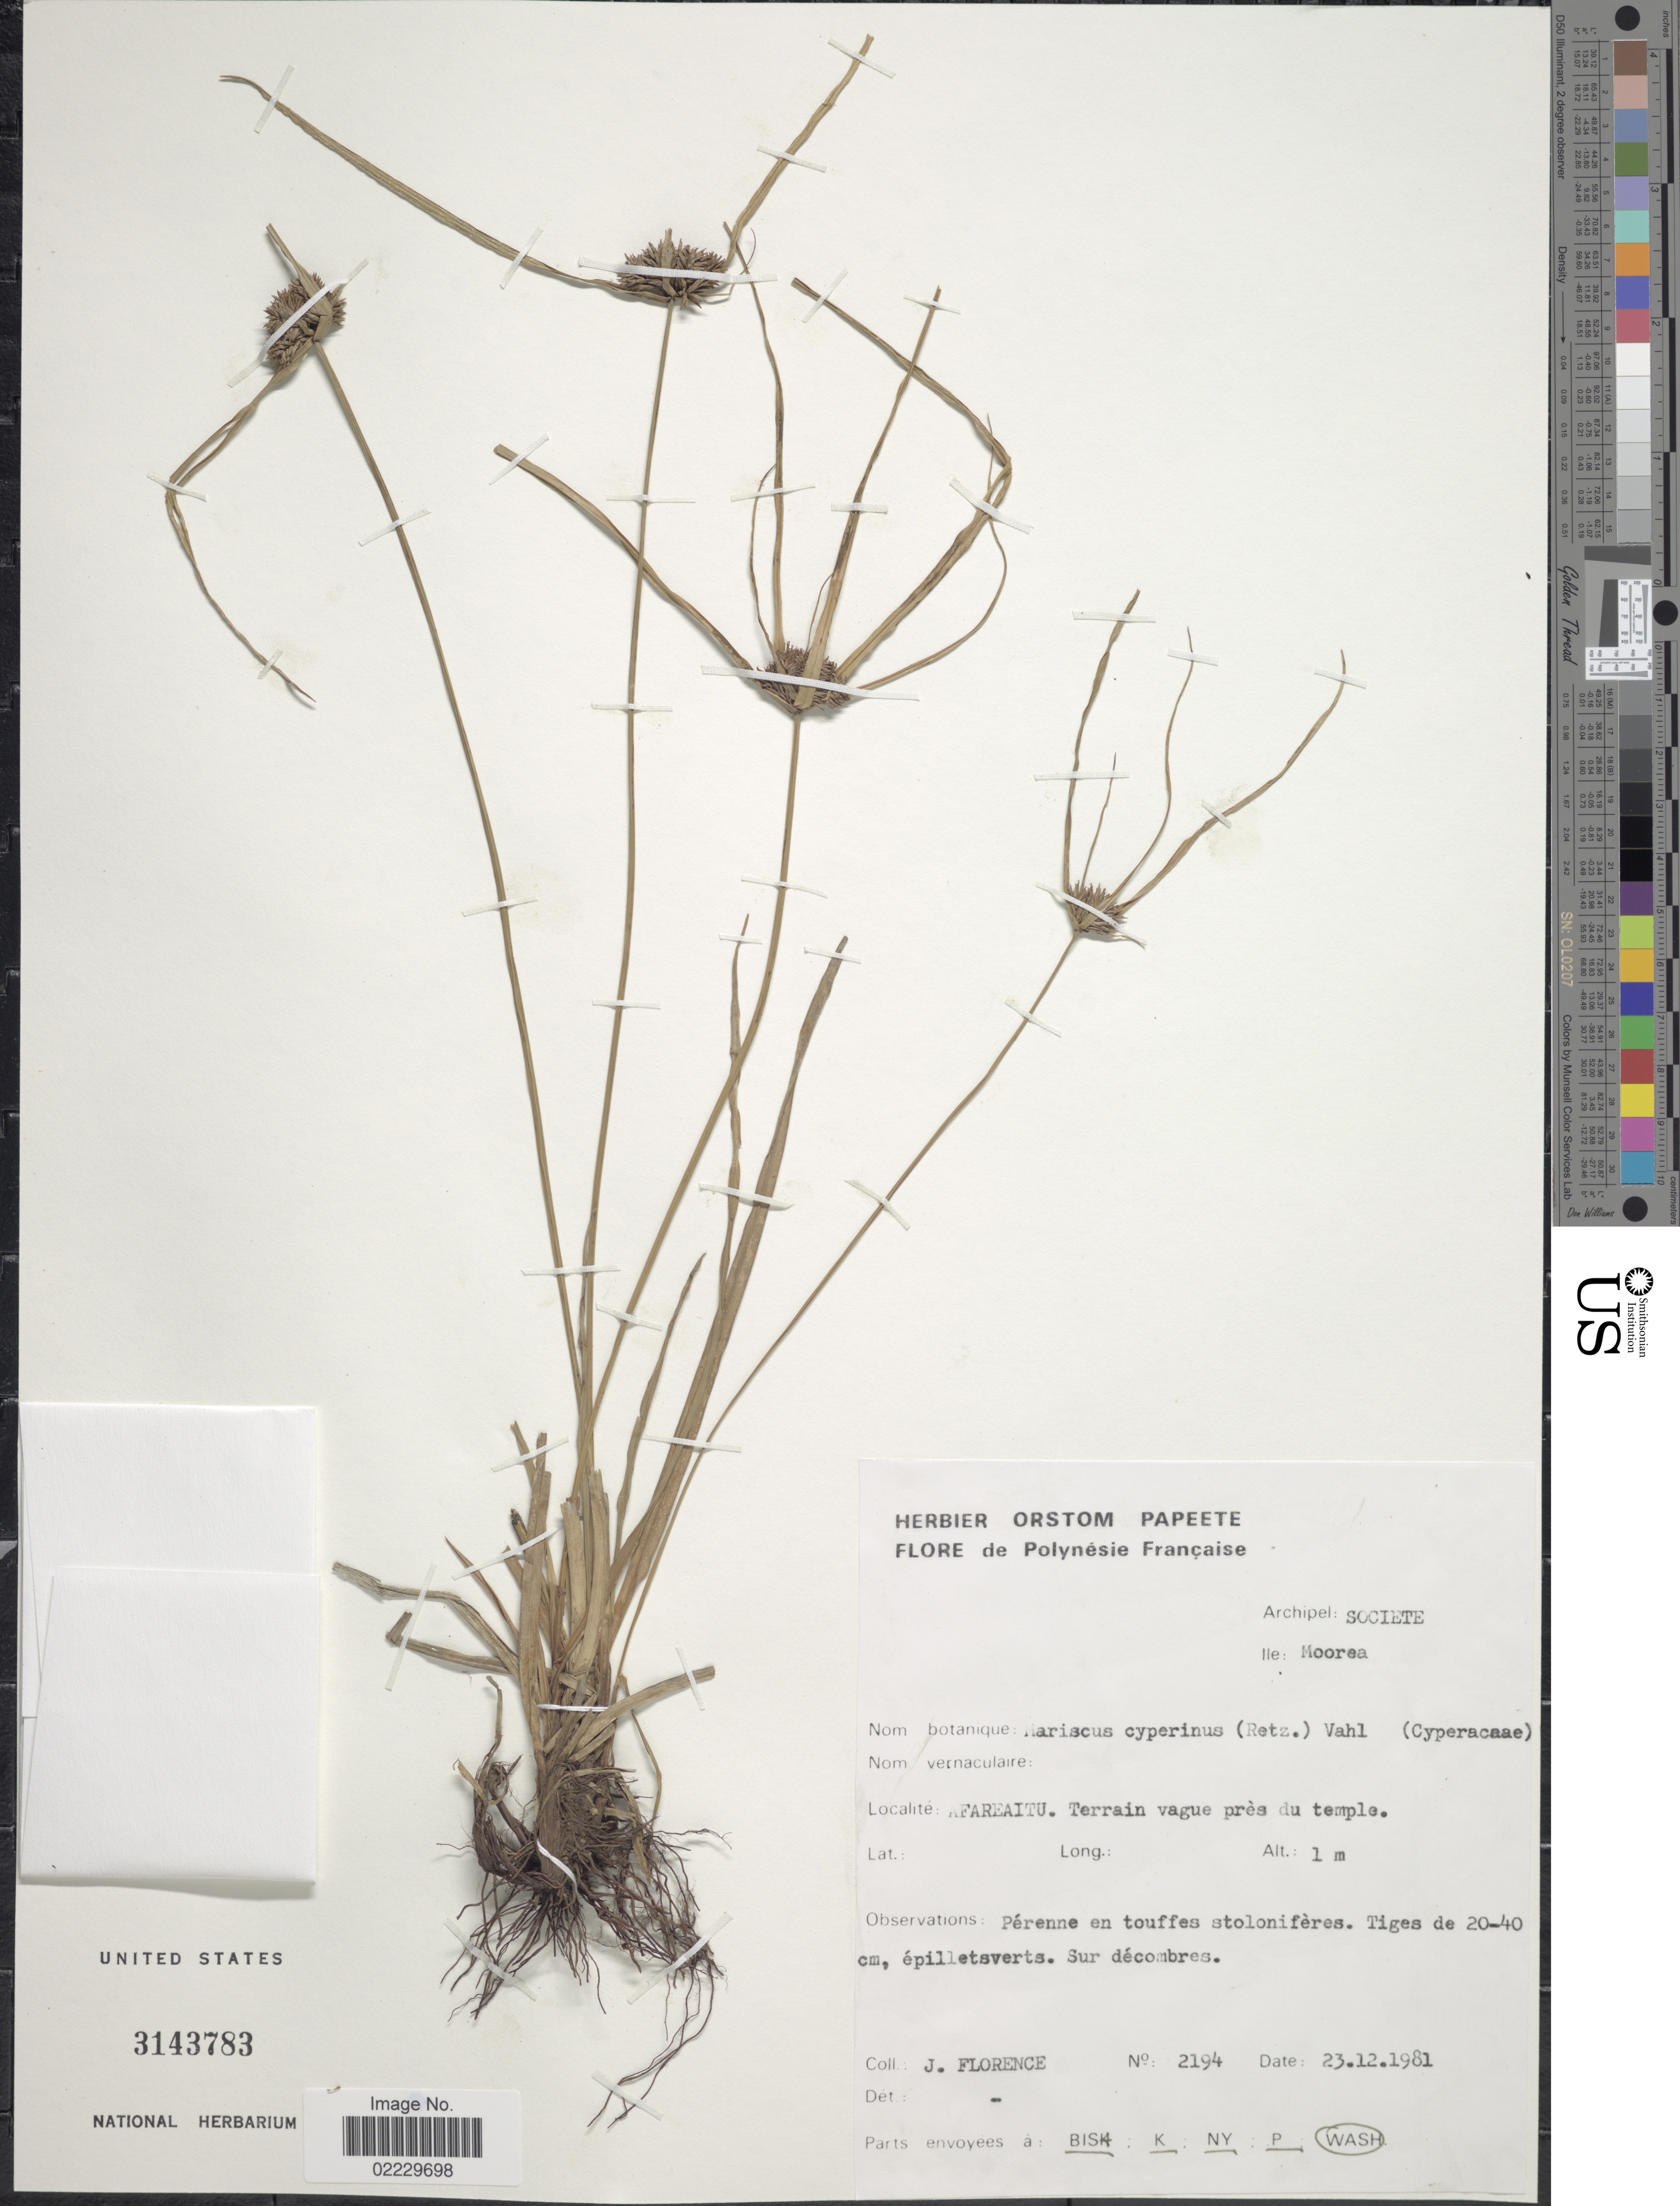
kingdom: Plantae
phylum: Tracheophyta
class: Liliopsida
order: Poales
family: Cyperaceae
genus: Cyperus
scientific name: Cyperus cyperinus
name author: (Retz.) Valck. Sur.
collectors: J. Florence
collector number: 2194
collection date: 1981-12-23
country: French Polynesia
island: Moorea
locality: Archipel: Societe. Moorea. Afareaitu, terrain vague pres du temple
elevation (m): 1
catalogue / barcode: US 3143783